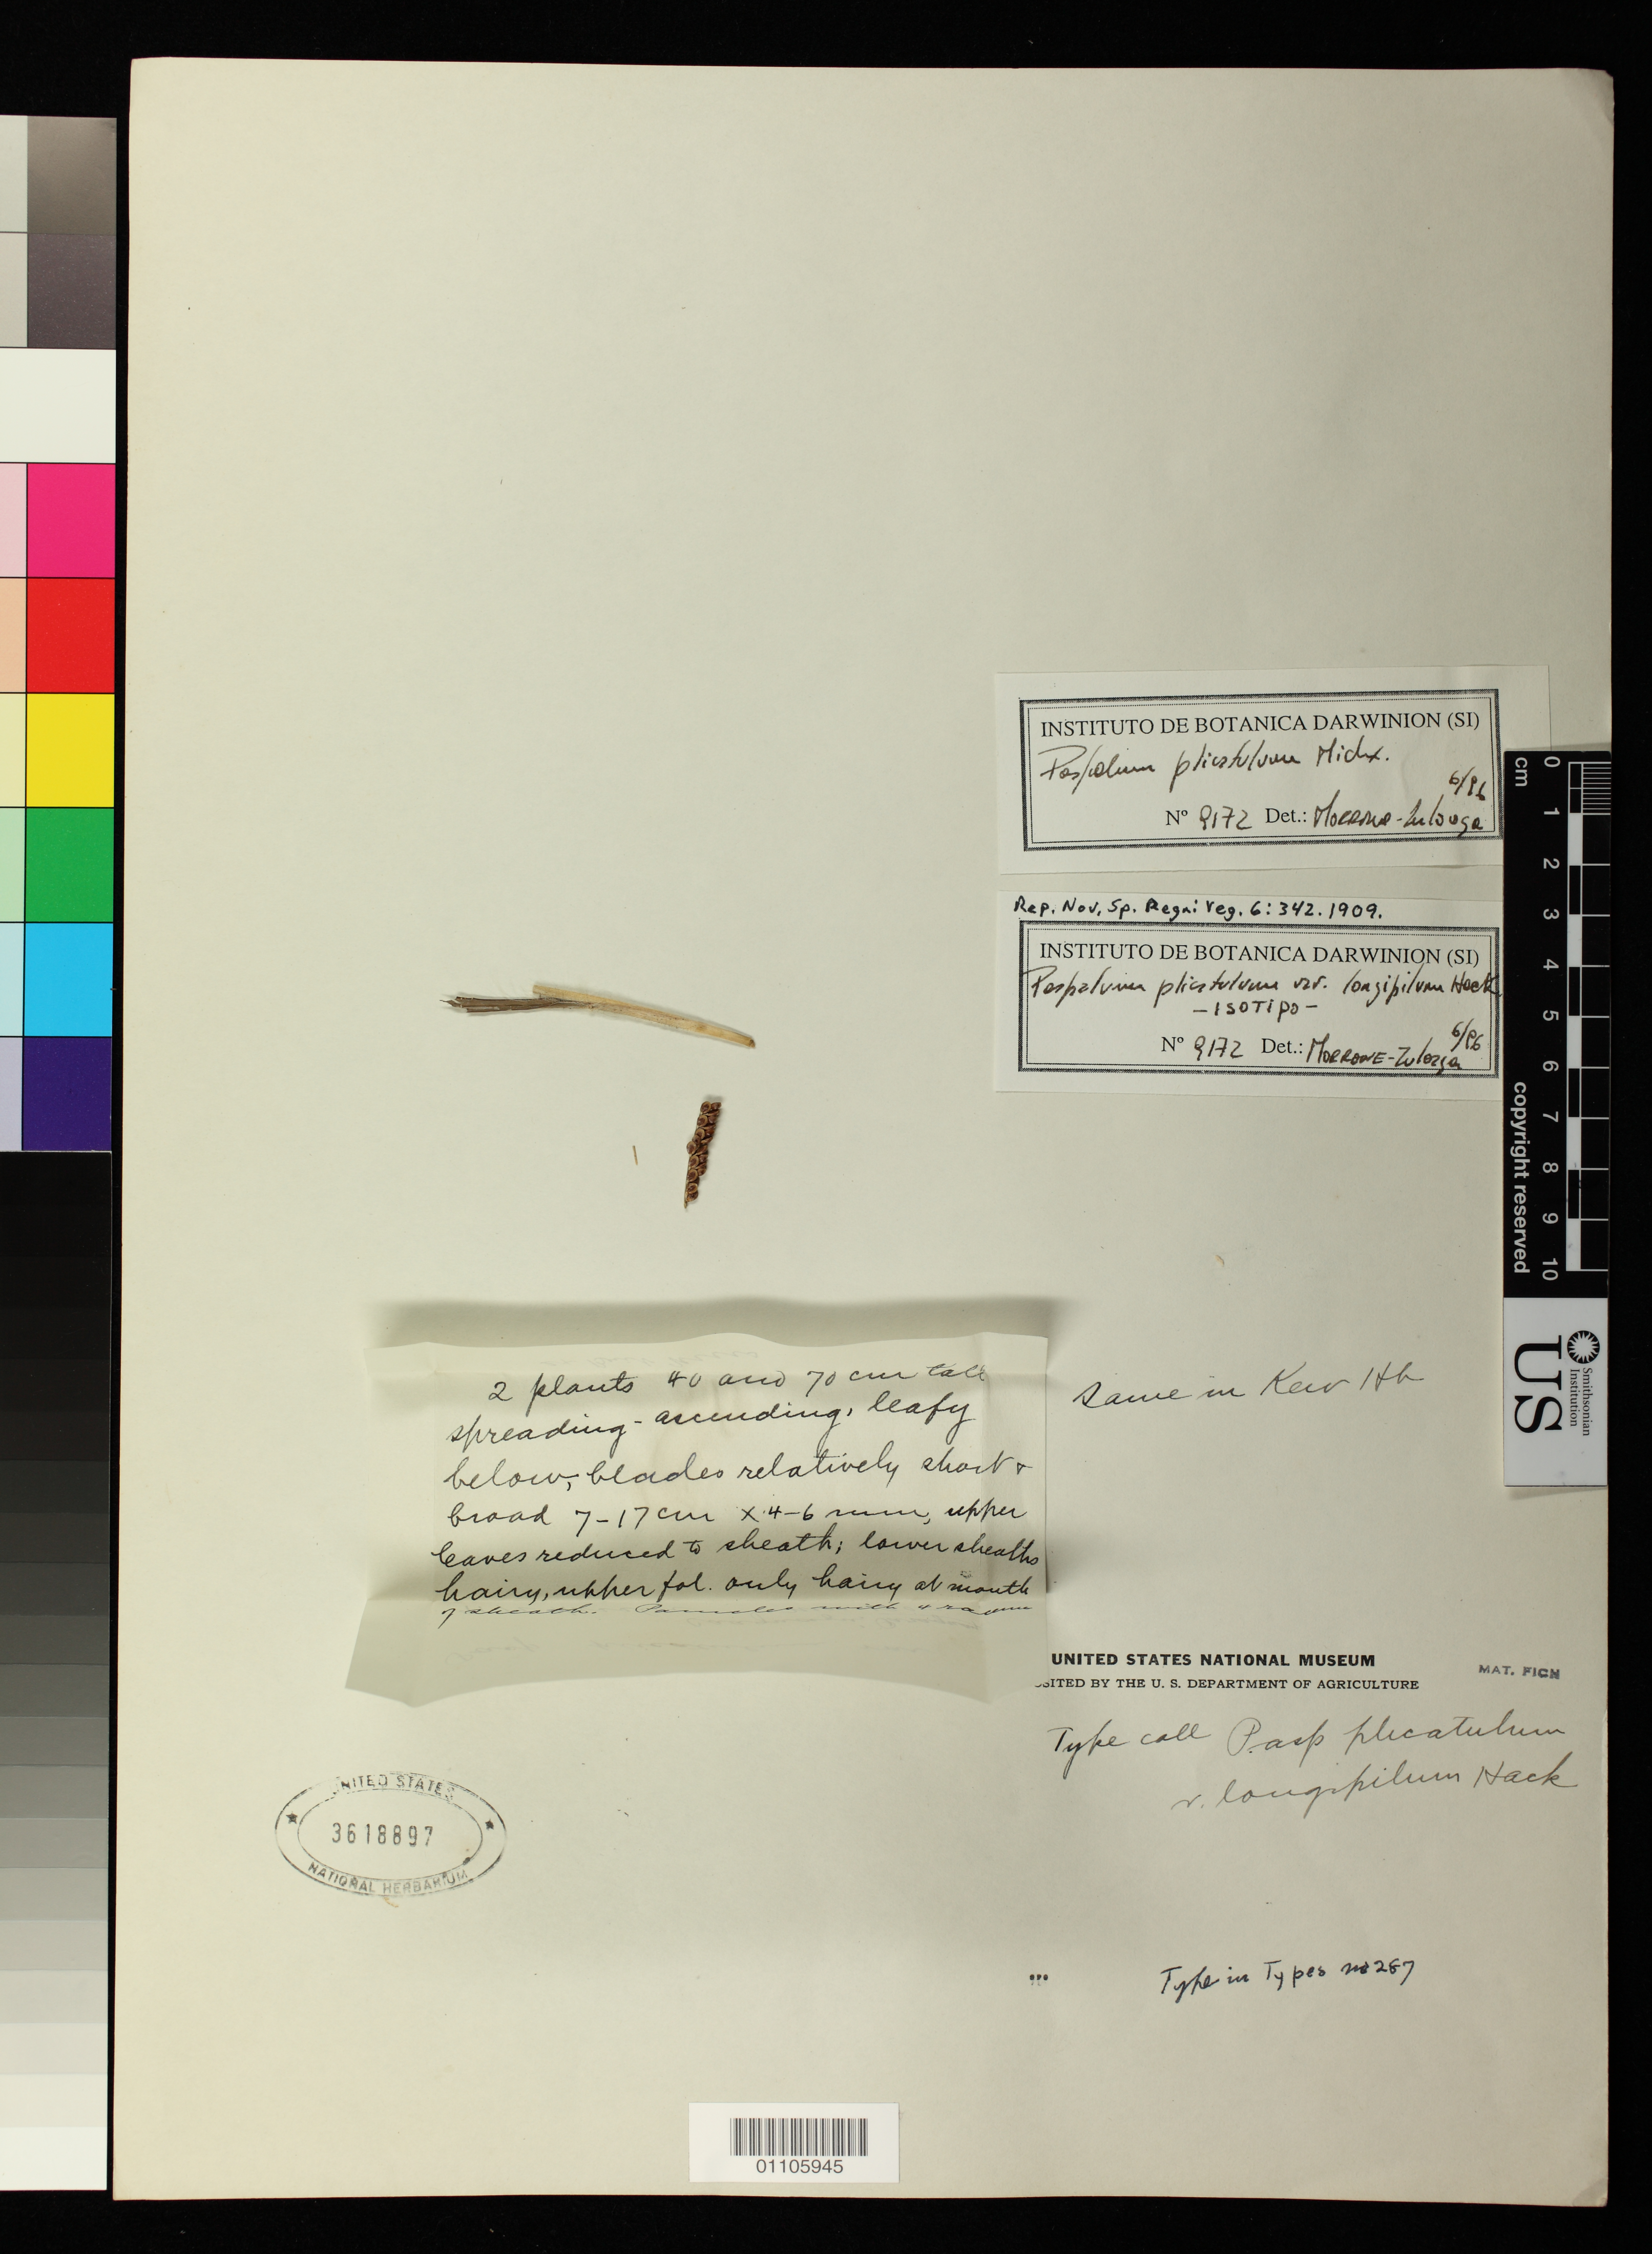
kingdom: Plantae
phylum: Tracheophyta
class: Liliopsida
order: Poales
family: Poaceae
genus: Paspalum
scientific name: Paspalum plicatulum var. longipilum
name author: Hack.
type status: Isotype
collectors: E. Hassler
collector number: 9172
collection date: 1905-03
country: Paraguay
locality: Caaguazu.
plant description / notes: Fragmentary material of type specimen ex herb. British Museum (BM).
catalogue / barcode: US 3618897